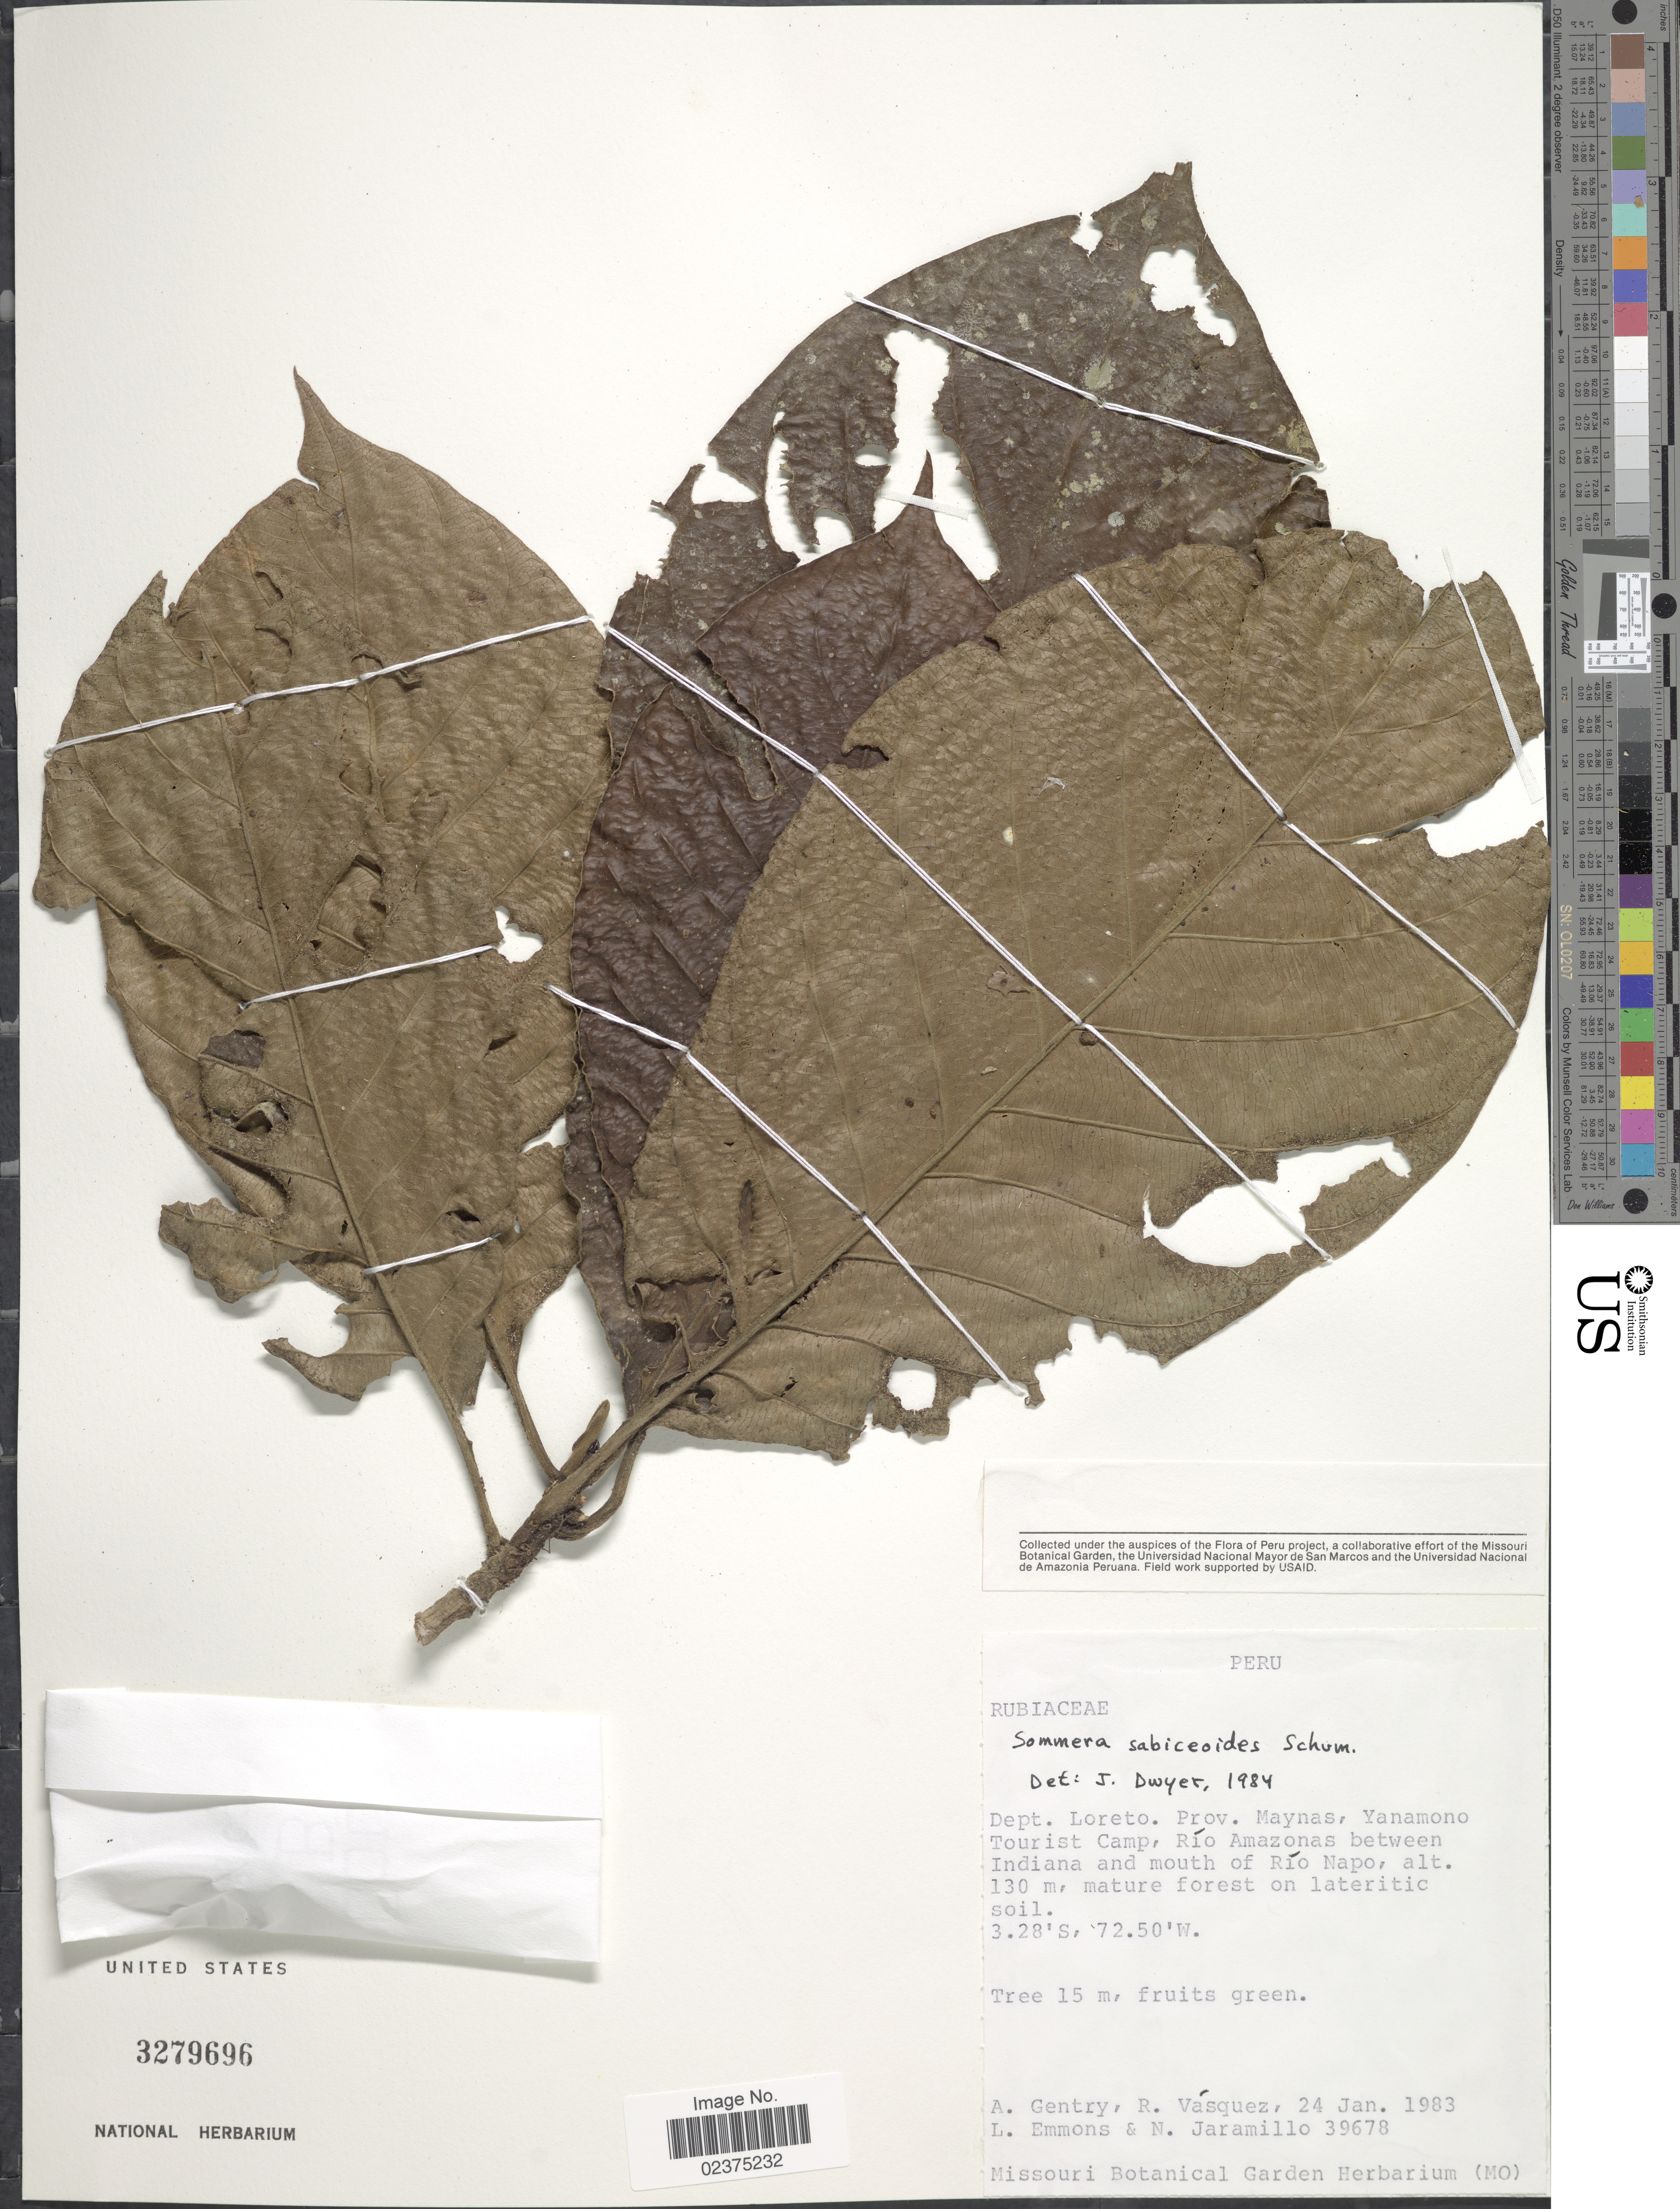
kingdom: Plantae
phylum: Tracheophyta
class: Magnoliopsida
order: Gentianales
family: Rubiaceae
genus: Sommera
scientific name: Sommera sabiceoides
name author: K. Schum.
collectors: A. H. Gentry, R. Vásquez, L. Emmons & N. Jaramillo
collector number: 39678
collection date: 1983-01-24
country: Peru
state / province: Loreto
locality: Depto. Loreto Prov. Maynas, Yanamono Tourist Camp, Río Amazonas between Indiana and mouth of Río Napo, mature forest on lateritic soil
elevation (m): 130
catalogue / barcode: US 3279696